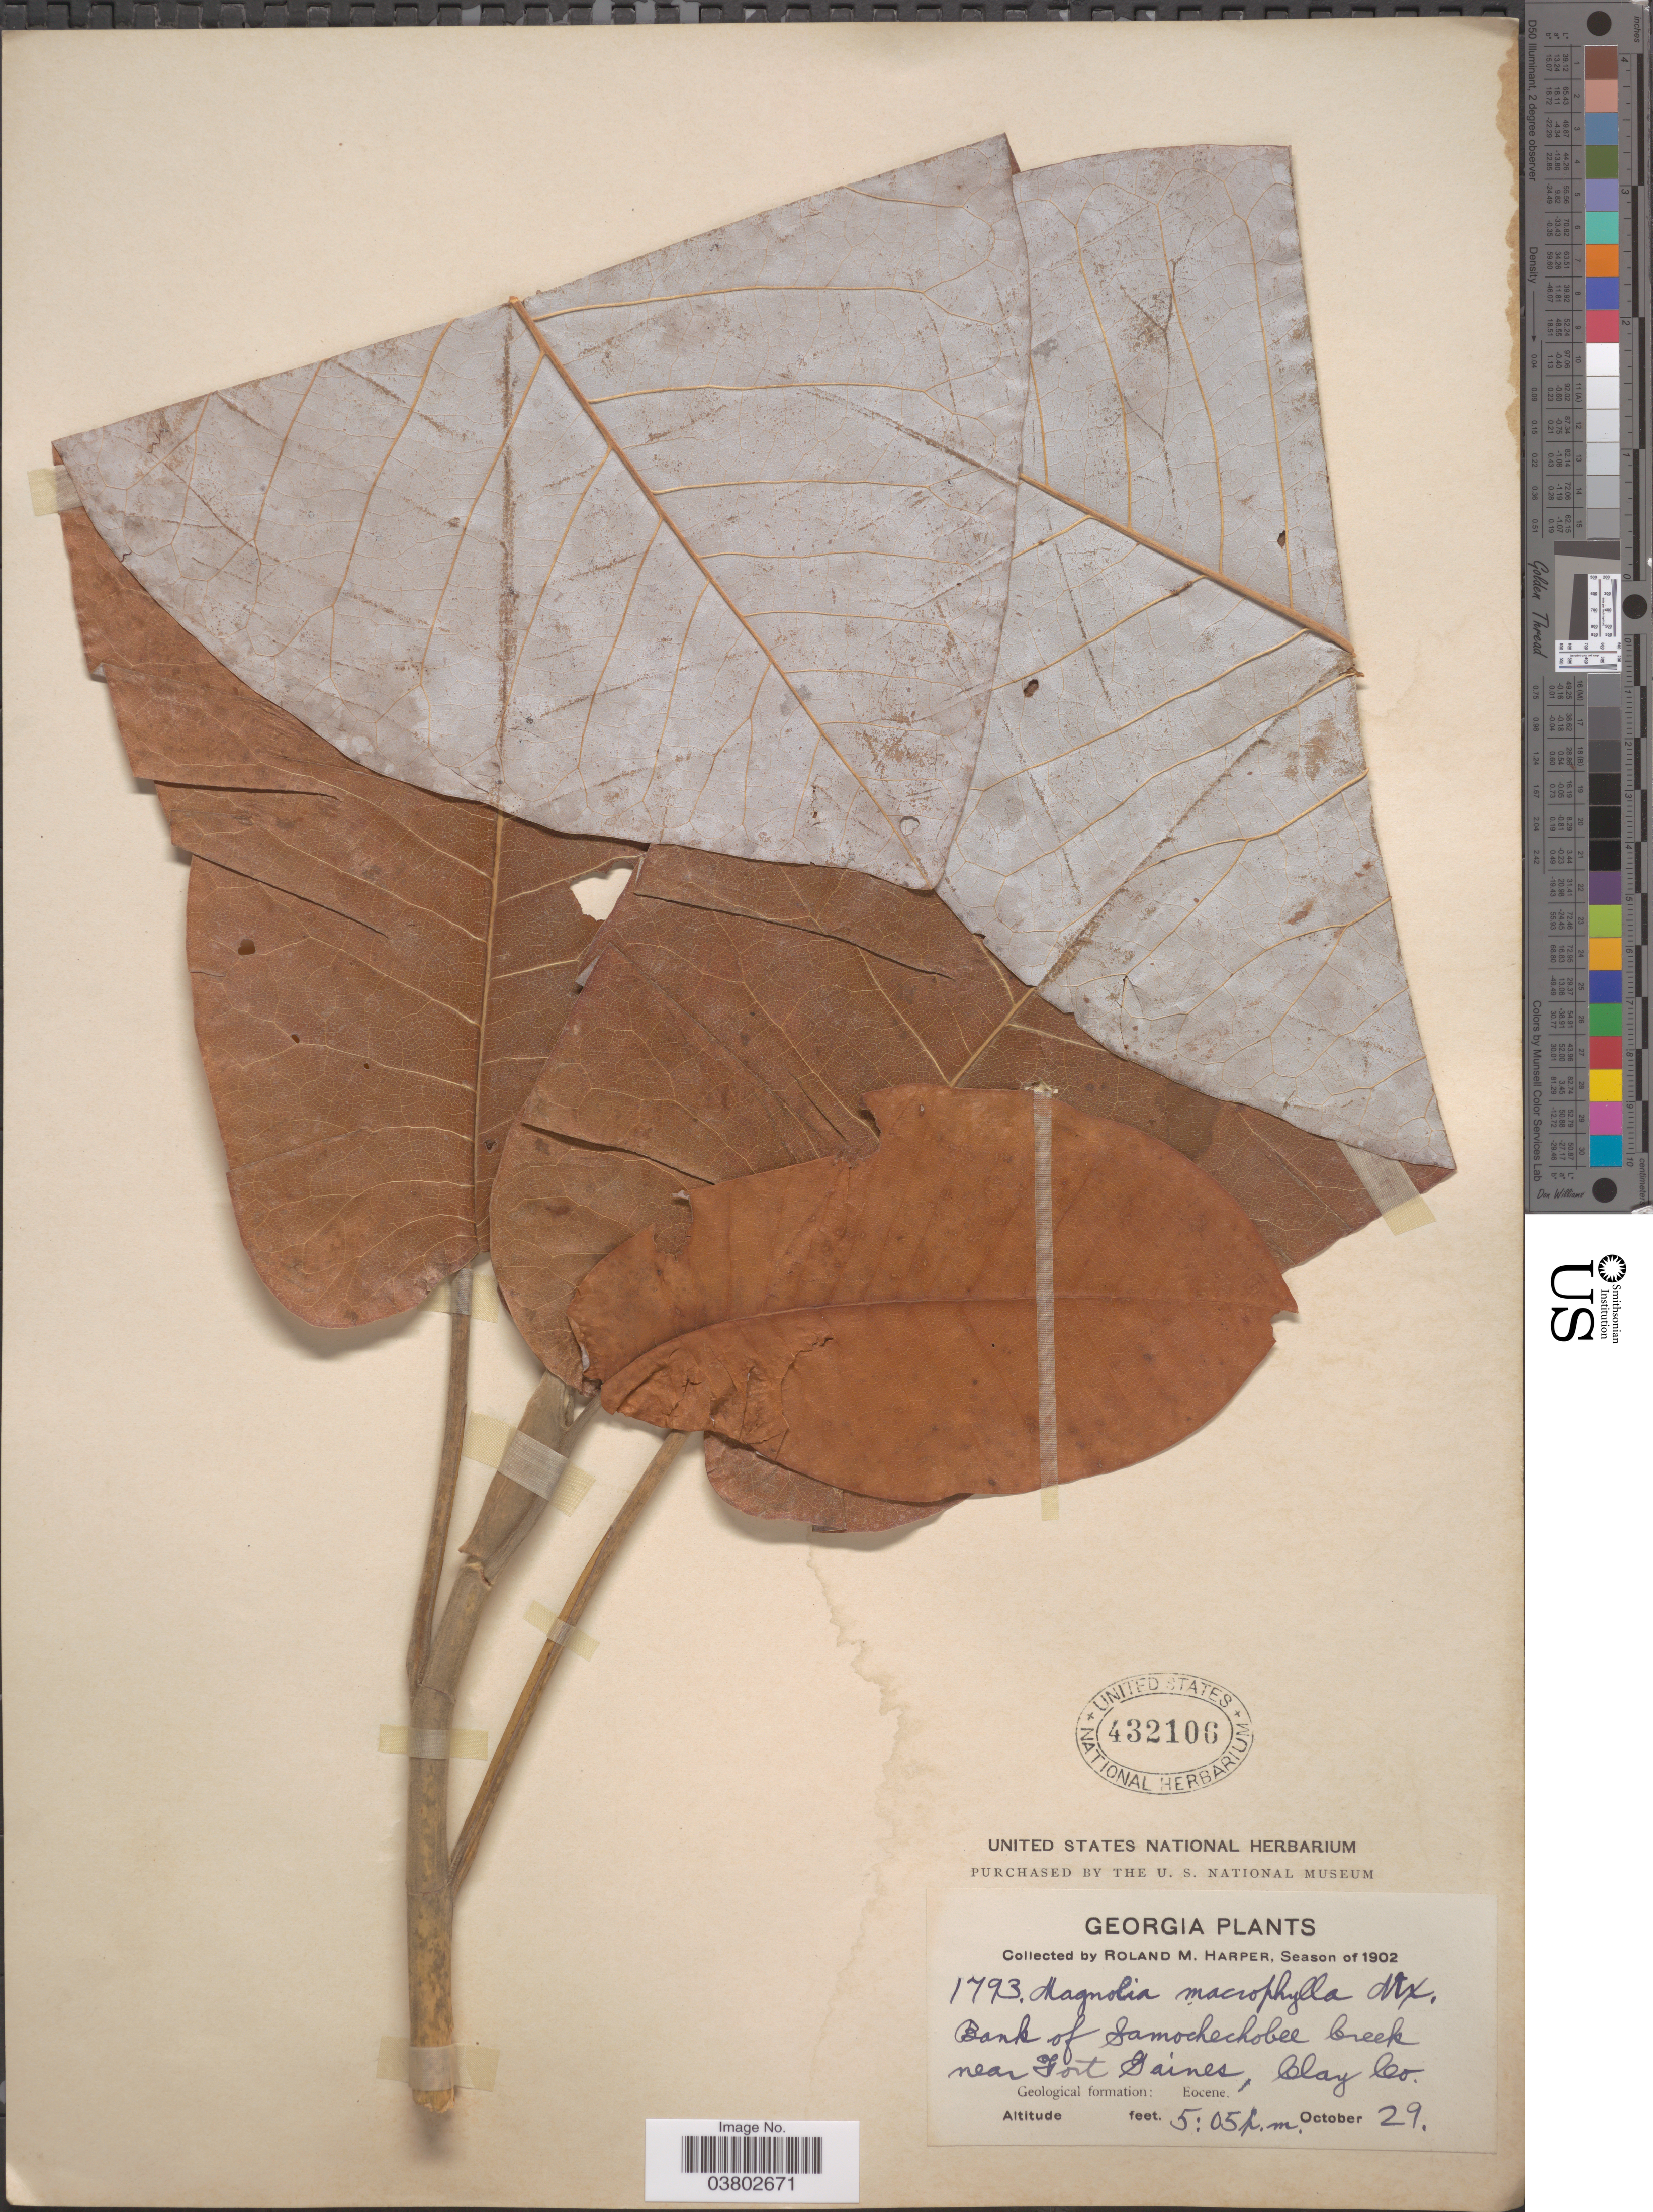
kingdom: Plantae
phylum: Tracheophyta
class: Magnoliopsida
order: Magnoliales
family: Magnoliaceae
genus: Magnolia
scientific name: Magnolia macrophylla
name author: Michx.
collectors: R. M. Harper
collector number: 1793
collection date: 1902-10-29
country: United States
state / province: Georgia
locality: Bank of Samochechobee Creek near Fort Gaines, Clay Co. Geological formation: Eocene.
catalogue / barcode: US 432106